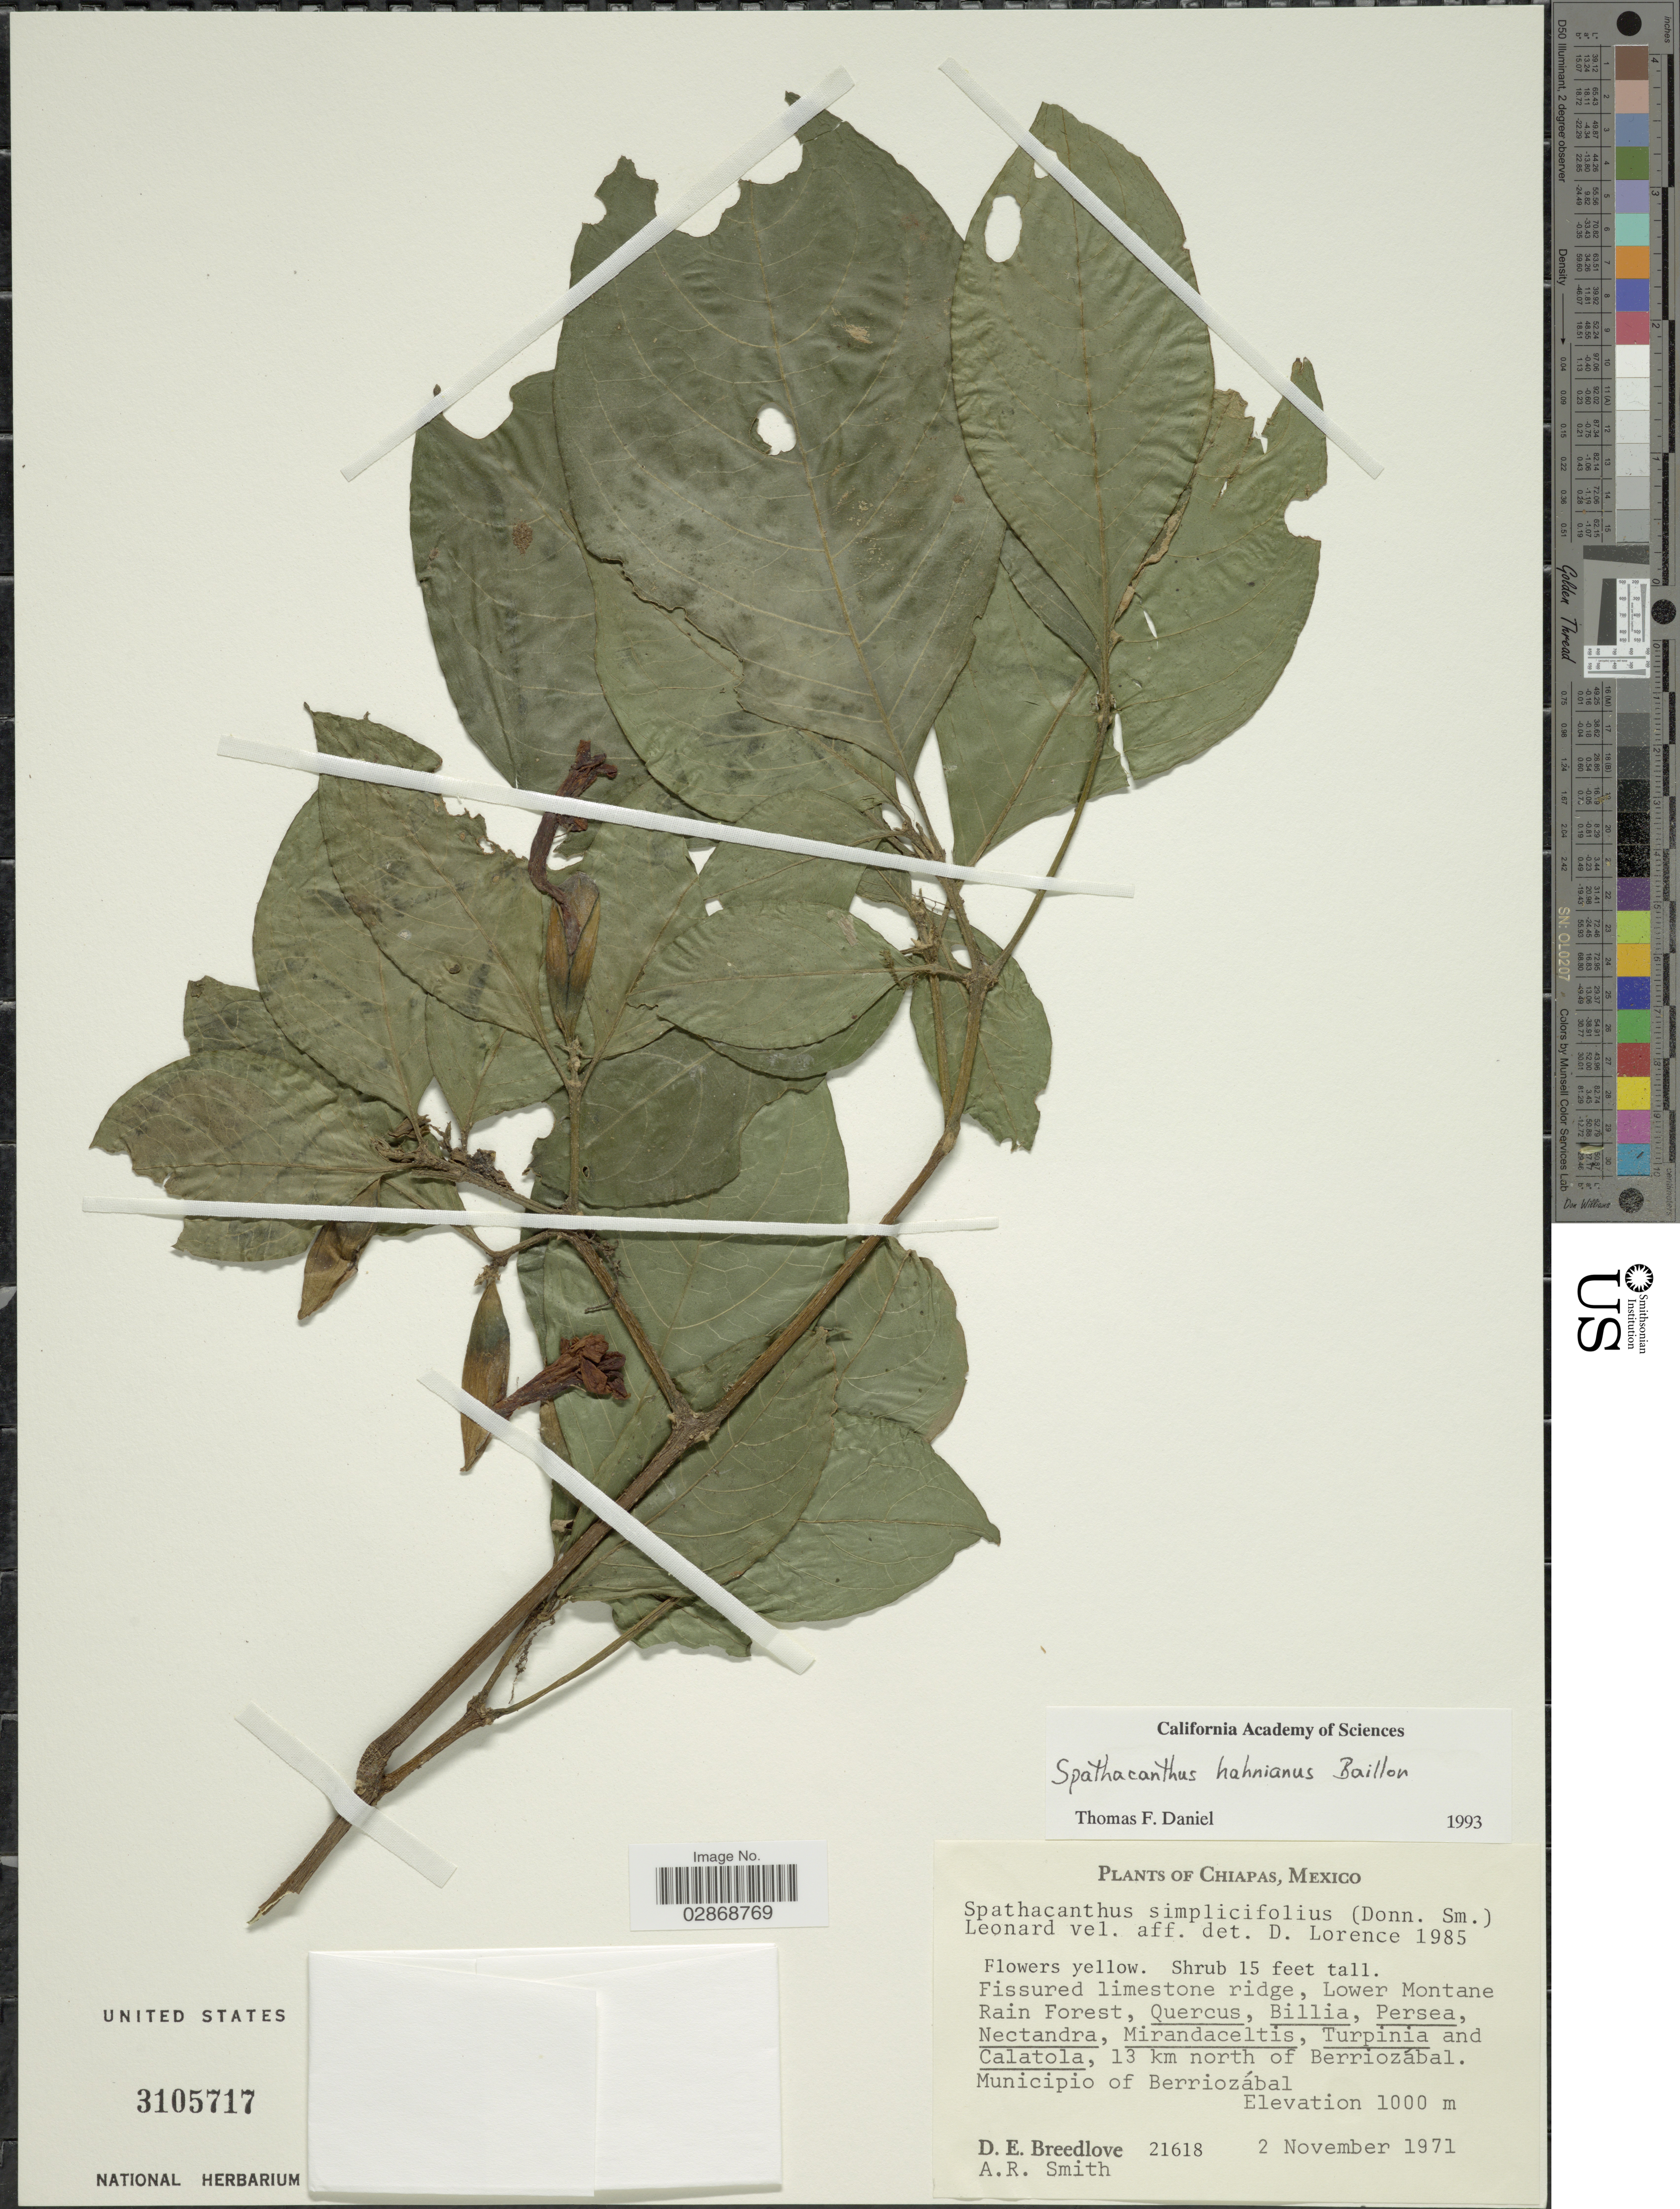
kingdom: Plantae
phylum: Tracheophyta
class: Magnoliopsida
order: Lamiales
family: Acanthaceae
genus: Spathacanthus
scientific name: Spathacanthus hahnianus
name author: Baill.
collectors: D. E. Breedlove & A. R. Smith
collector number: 21618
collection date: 1971-11-02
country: Mexico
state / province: Chiapas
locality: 13 km north of Berriozábal. Municipio of Berriozábal.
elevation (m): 1000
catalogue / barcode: US 3105717